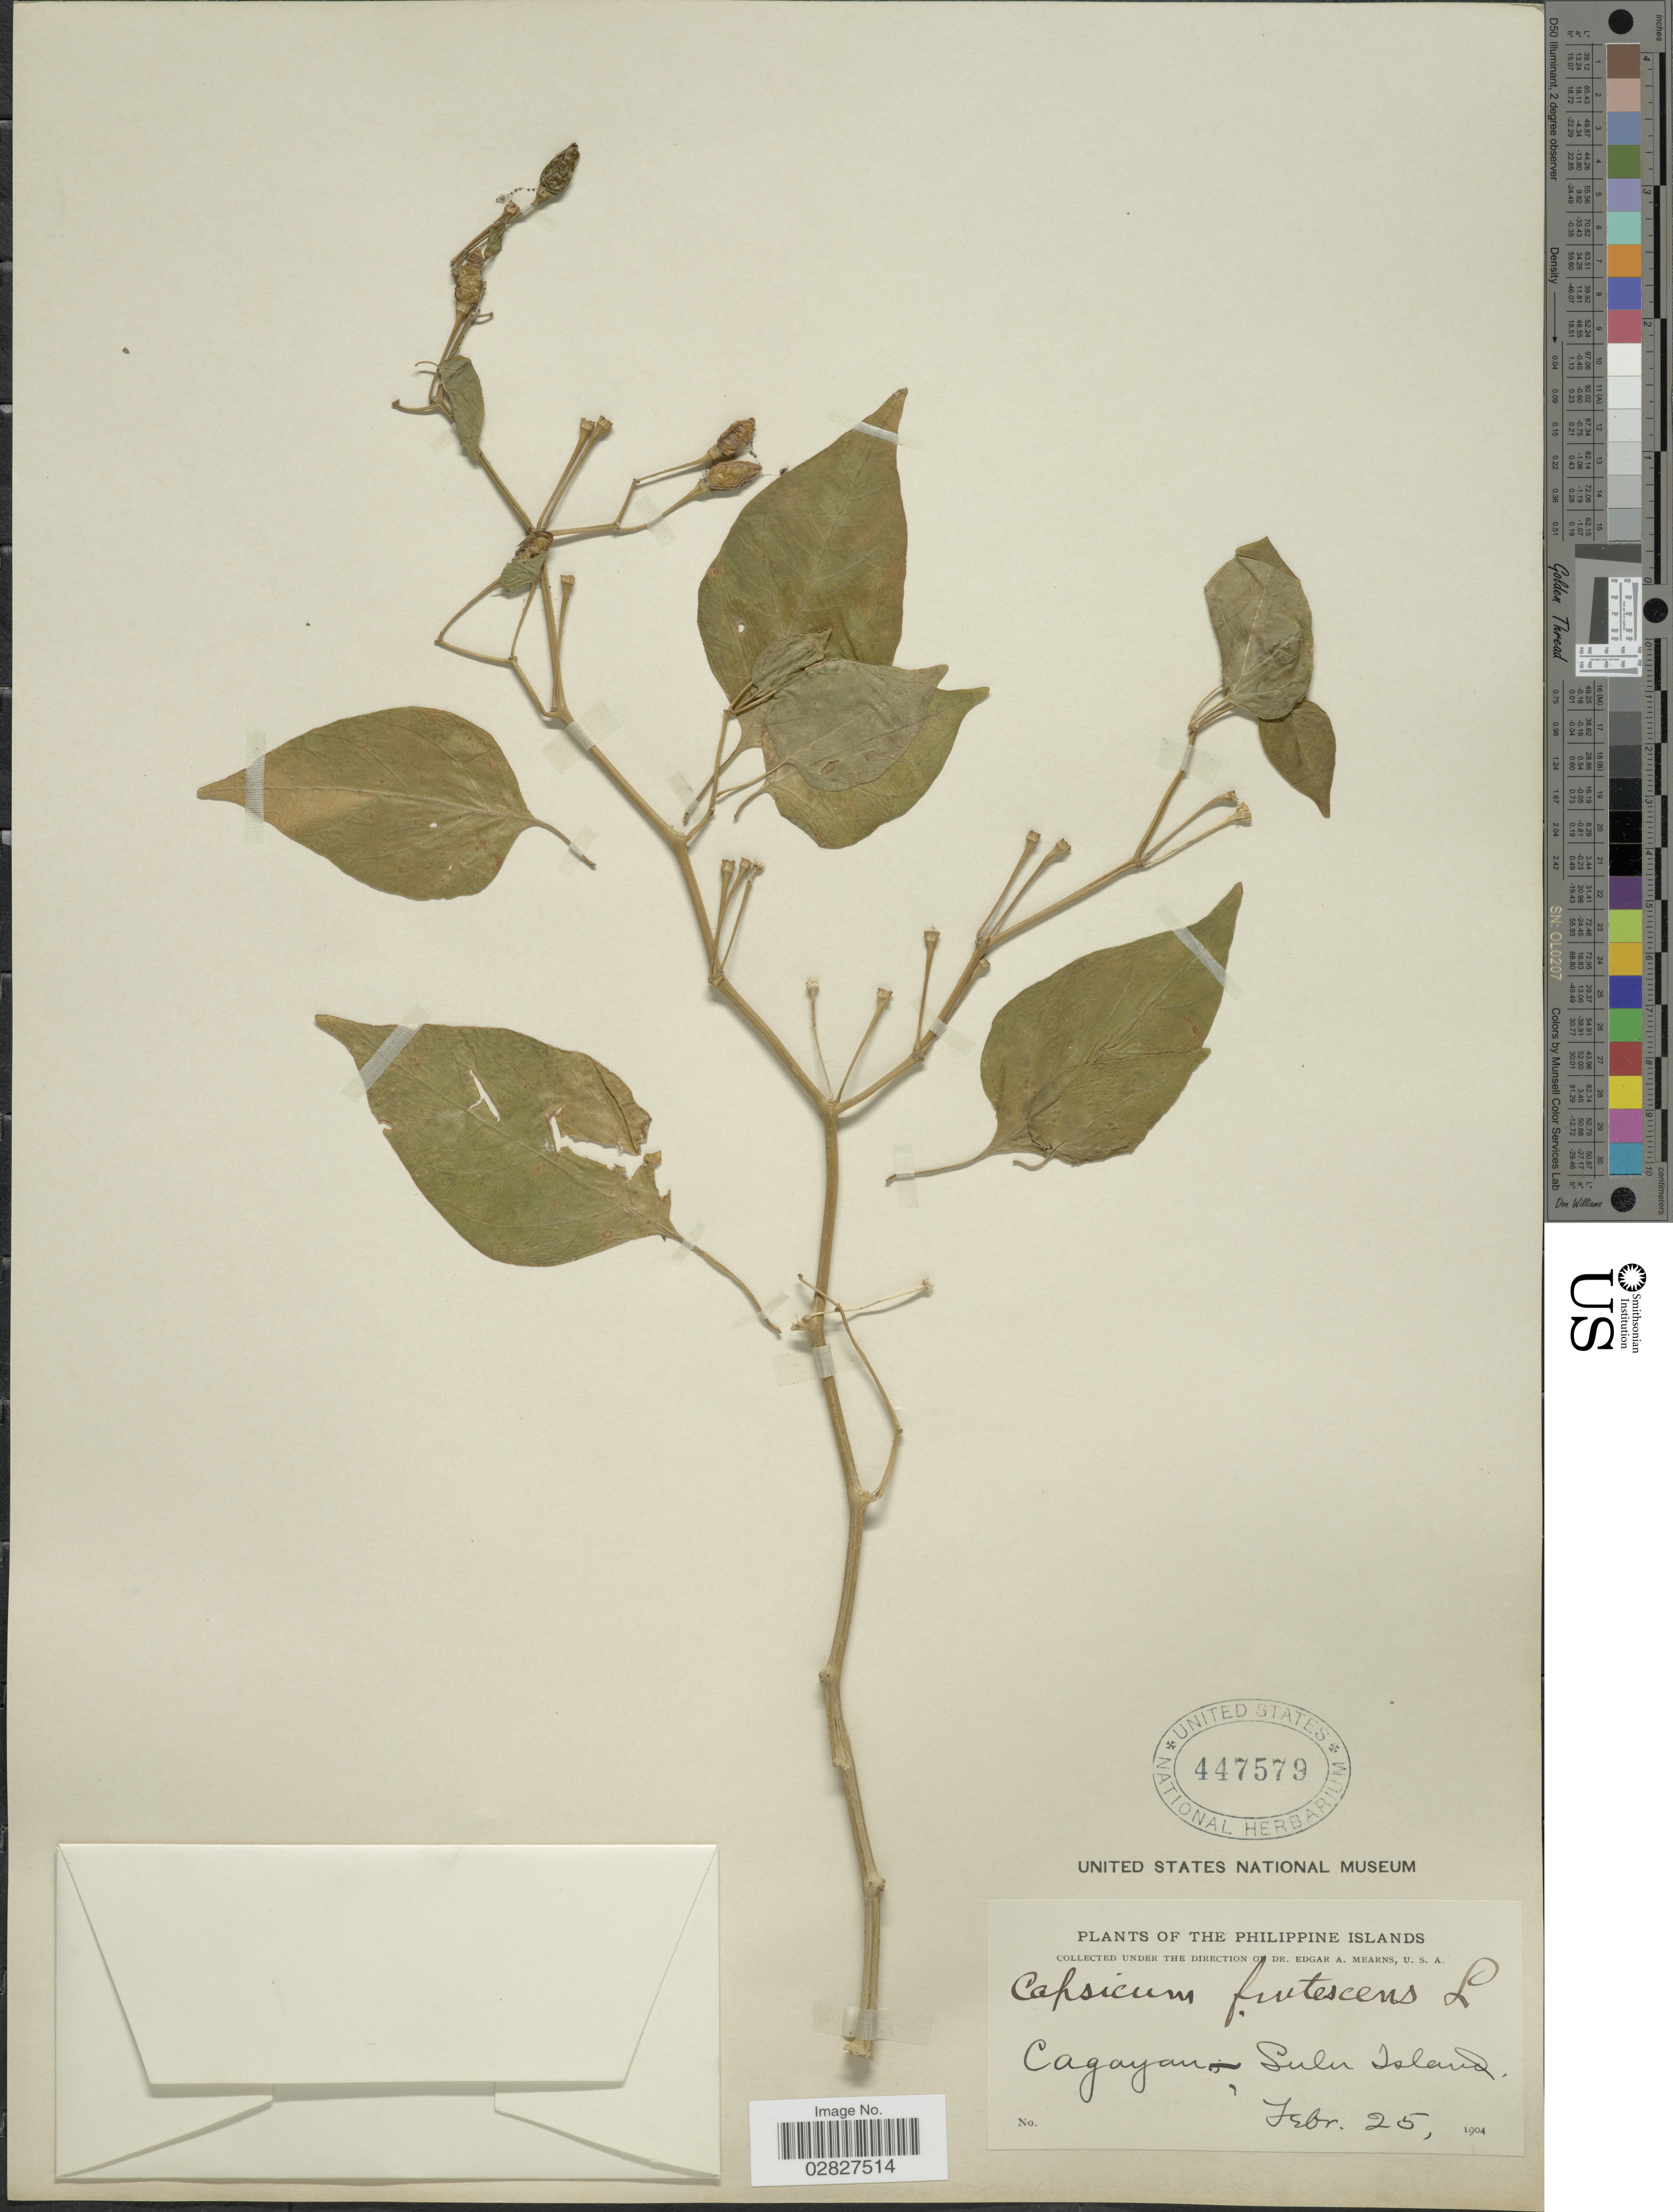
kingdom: Plantae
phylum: Tracheophyta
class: Magnoliopsida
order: Solanales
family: Solanaceae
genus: Capsicum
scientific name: Capsicum frutescens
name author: L.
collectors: E. A. Mearns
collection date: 1904-02-25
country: Philippines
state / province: Muslim Mindanao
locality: Cagayan, Sulu Island.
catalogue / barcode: US 447579